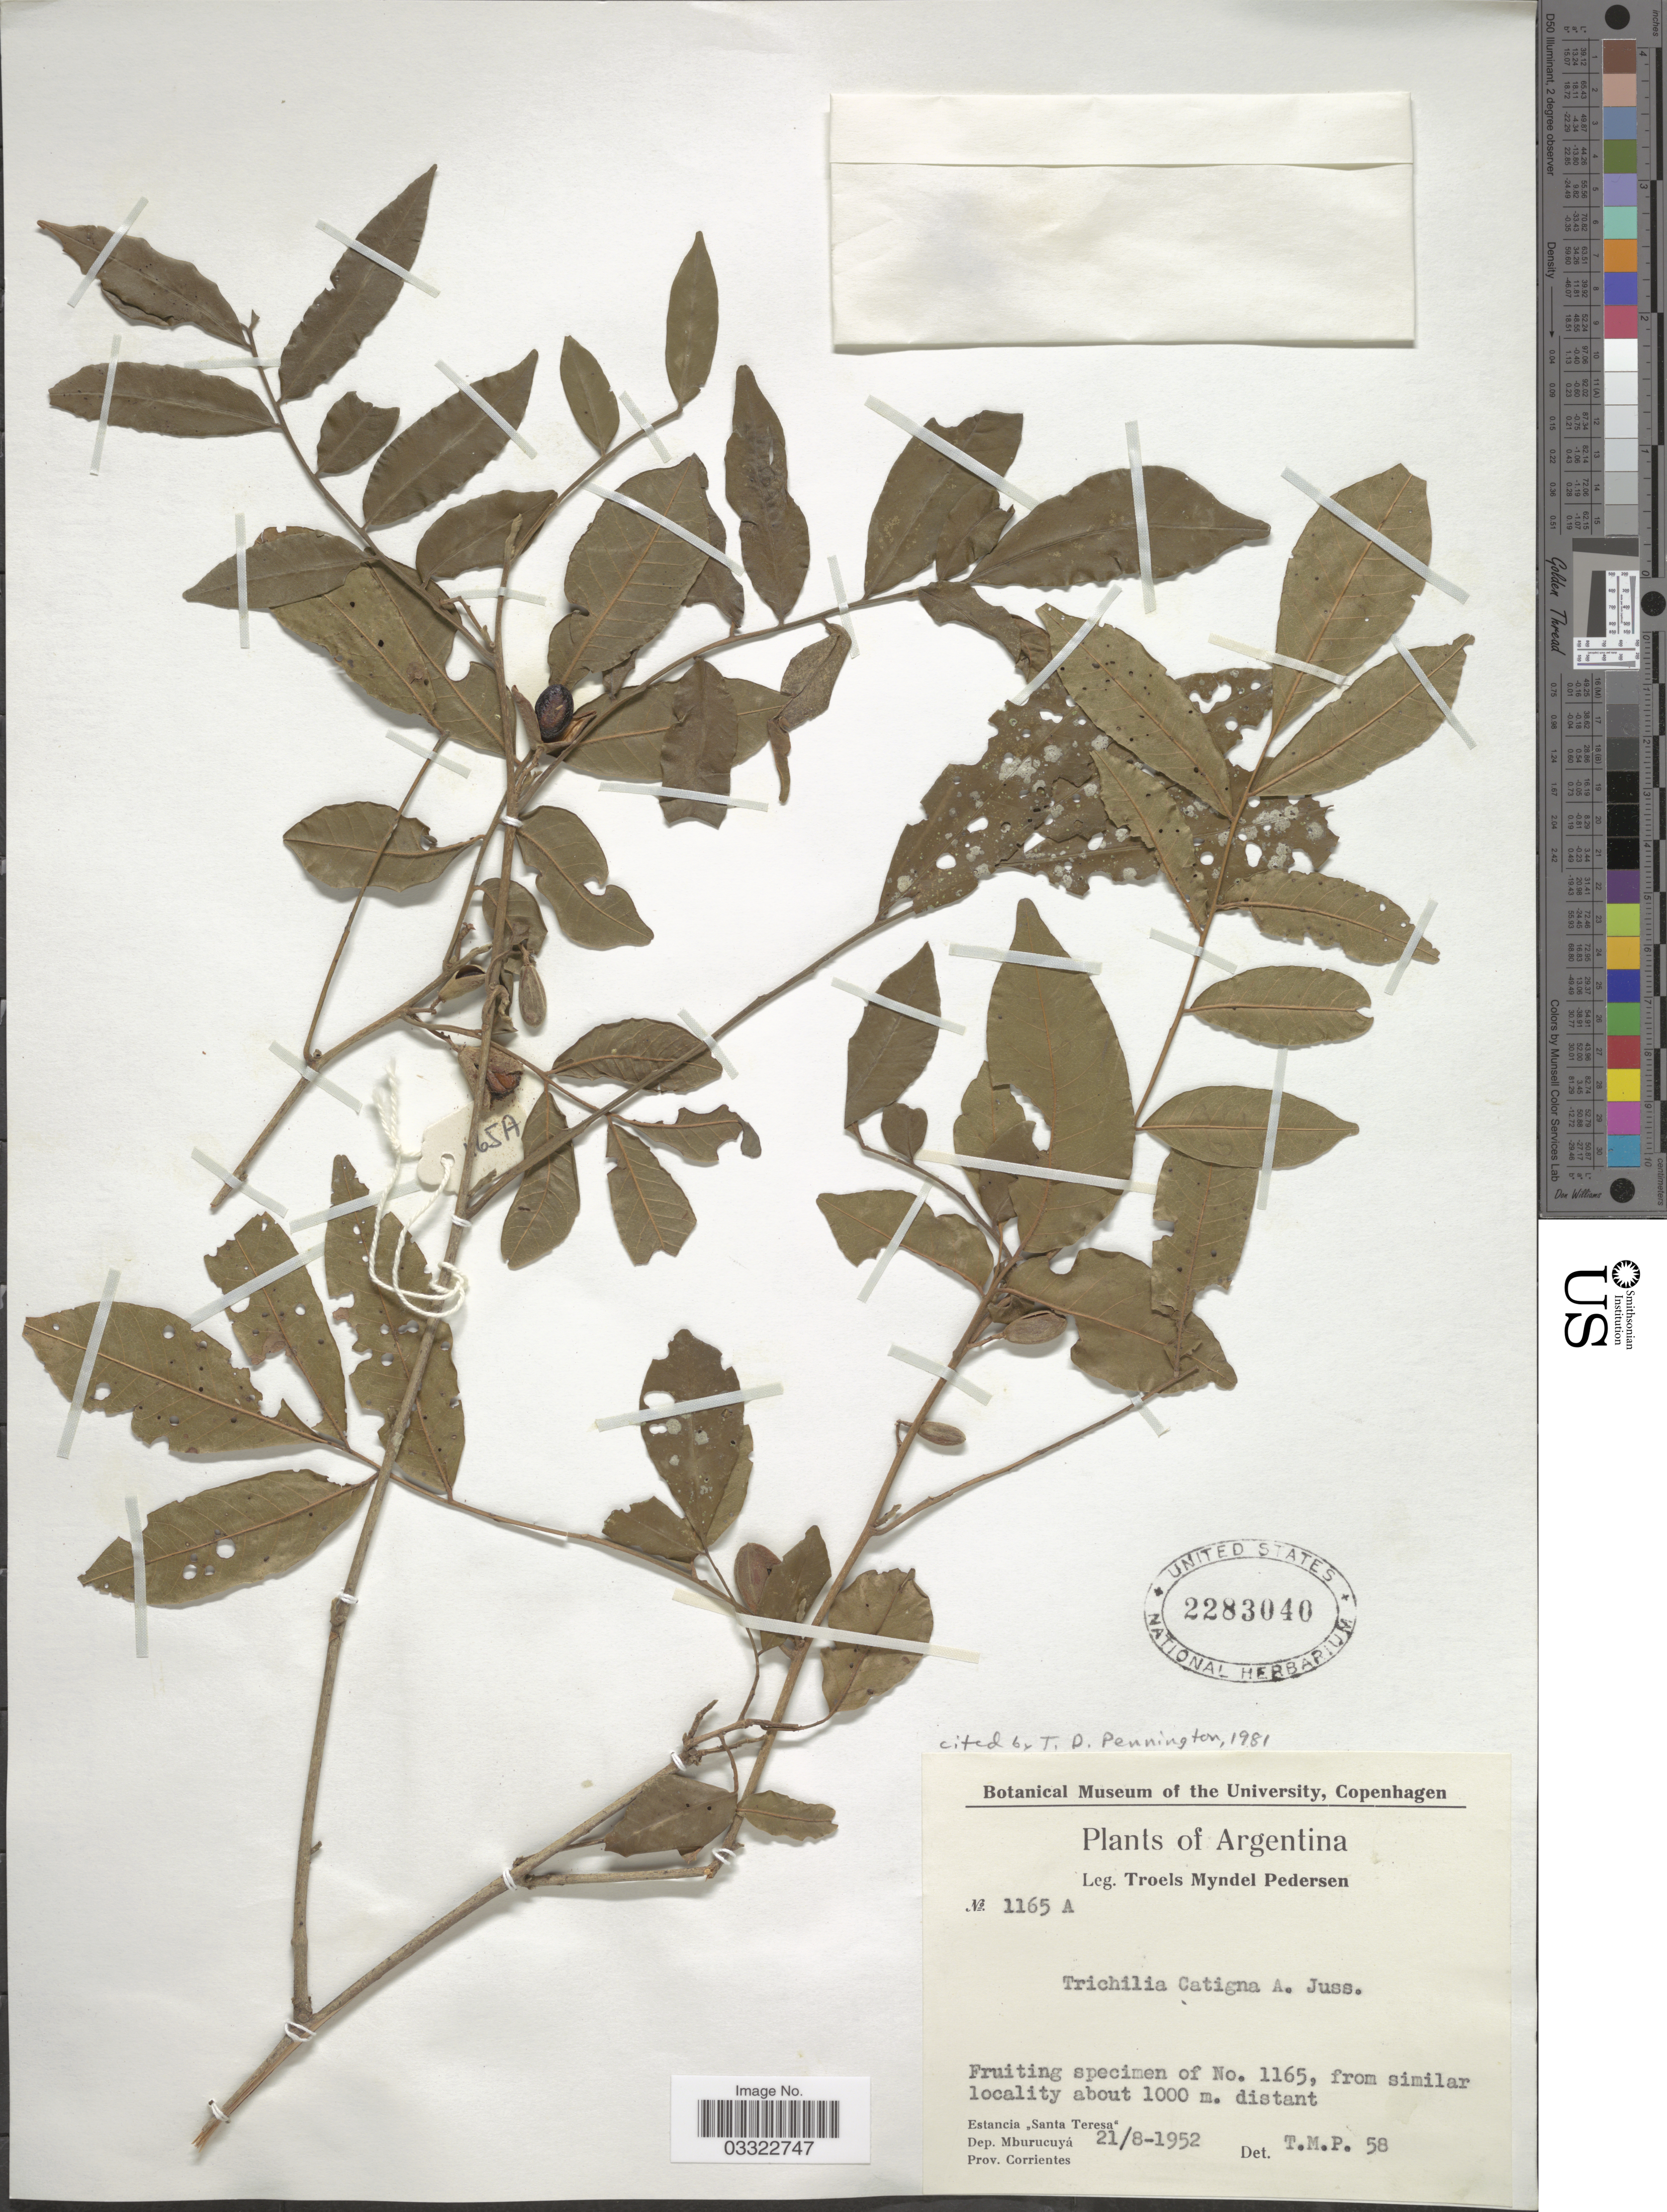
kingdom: Plantae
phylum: Tracheophyta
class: Magnoliopsida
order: Sapindales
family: Meliaceae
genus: Trichilia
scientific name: Trichilia catigua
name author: A. Juss.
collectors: T. Pederson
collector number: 1165A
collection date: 1952-08-21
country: Argentina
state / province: Corrientes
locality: Fruiting specimen of No. 1165, from similar locality about 1000 m. distant. [unsure placement] Estancia ˶Santa Teresa ̋. Dep. Mburucuyá.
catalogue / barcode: US 2283040